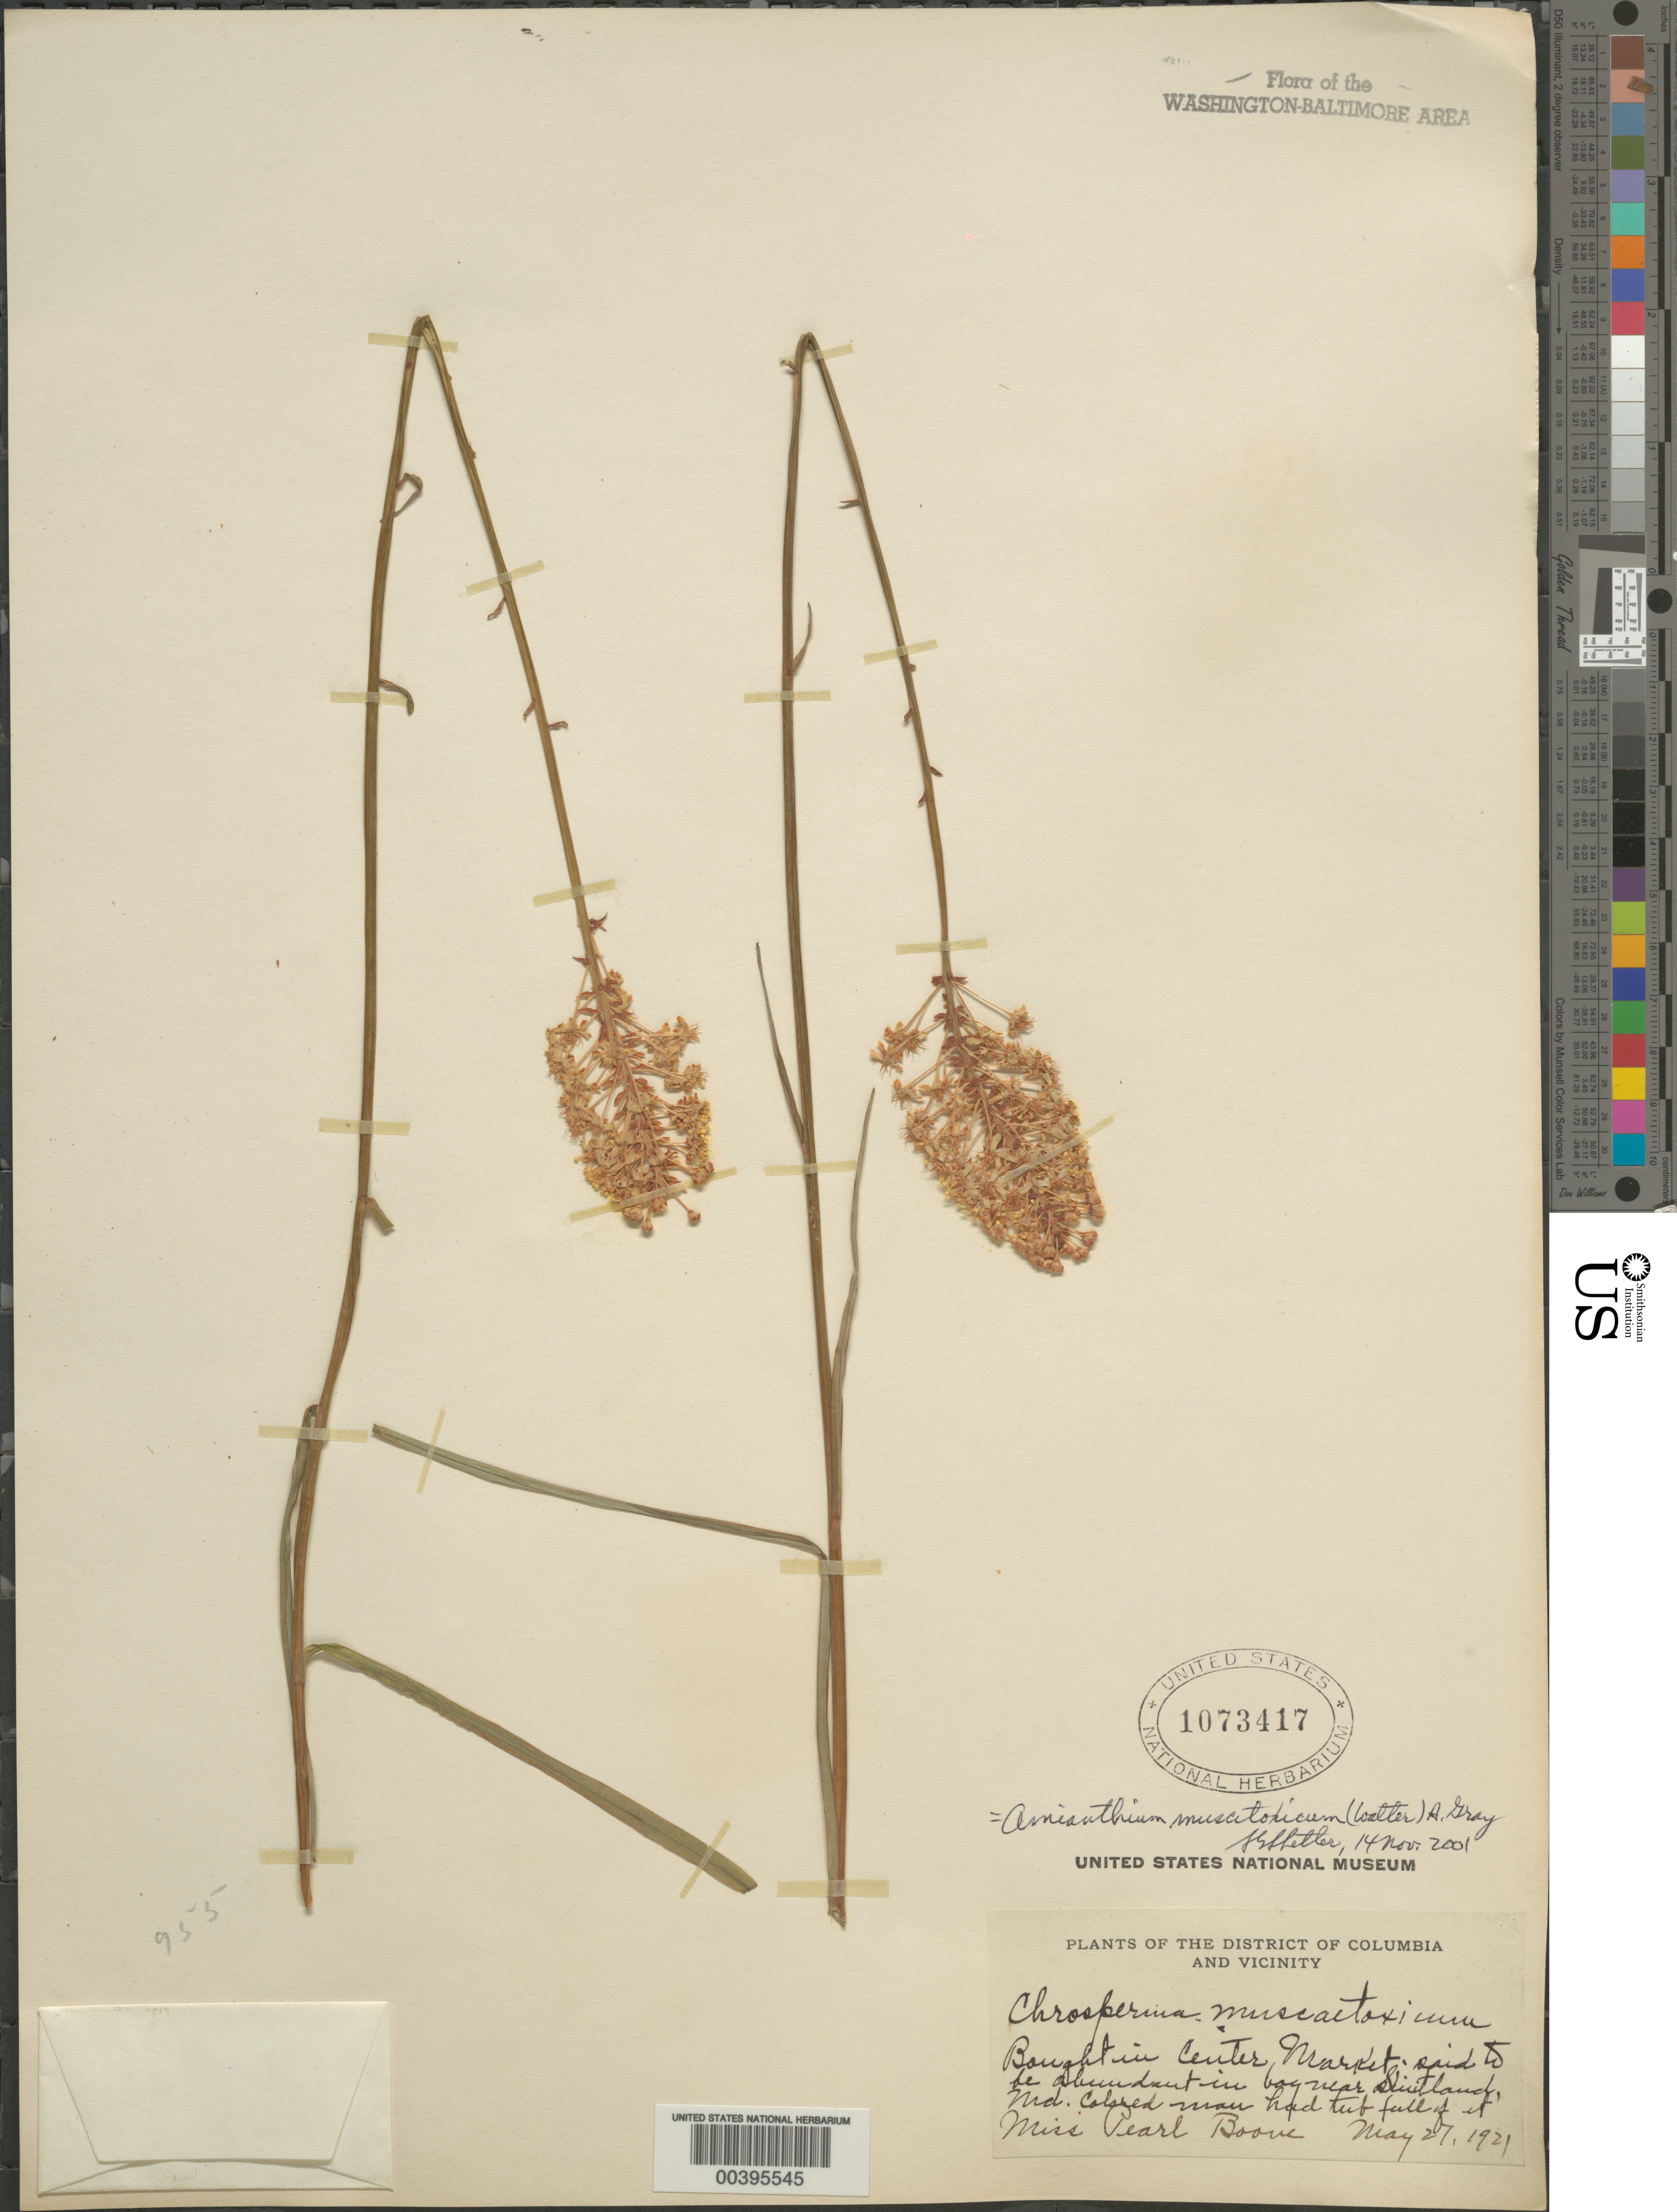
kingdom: Plantae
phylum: Tracheophyta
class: Liliopsida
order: Liliales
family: Melanthiaceae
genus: Amianthium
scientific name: Amianthium muscitoxicum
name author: (Walter) A. Gray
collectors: P. Boone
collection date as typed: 27 May 1921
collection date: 1921-05-27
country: United States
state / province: Maryland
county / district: Prince George's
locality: Purchased in Center Market, said to be from Suitland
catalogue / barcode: US 1073417